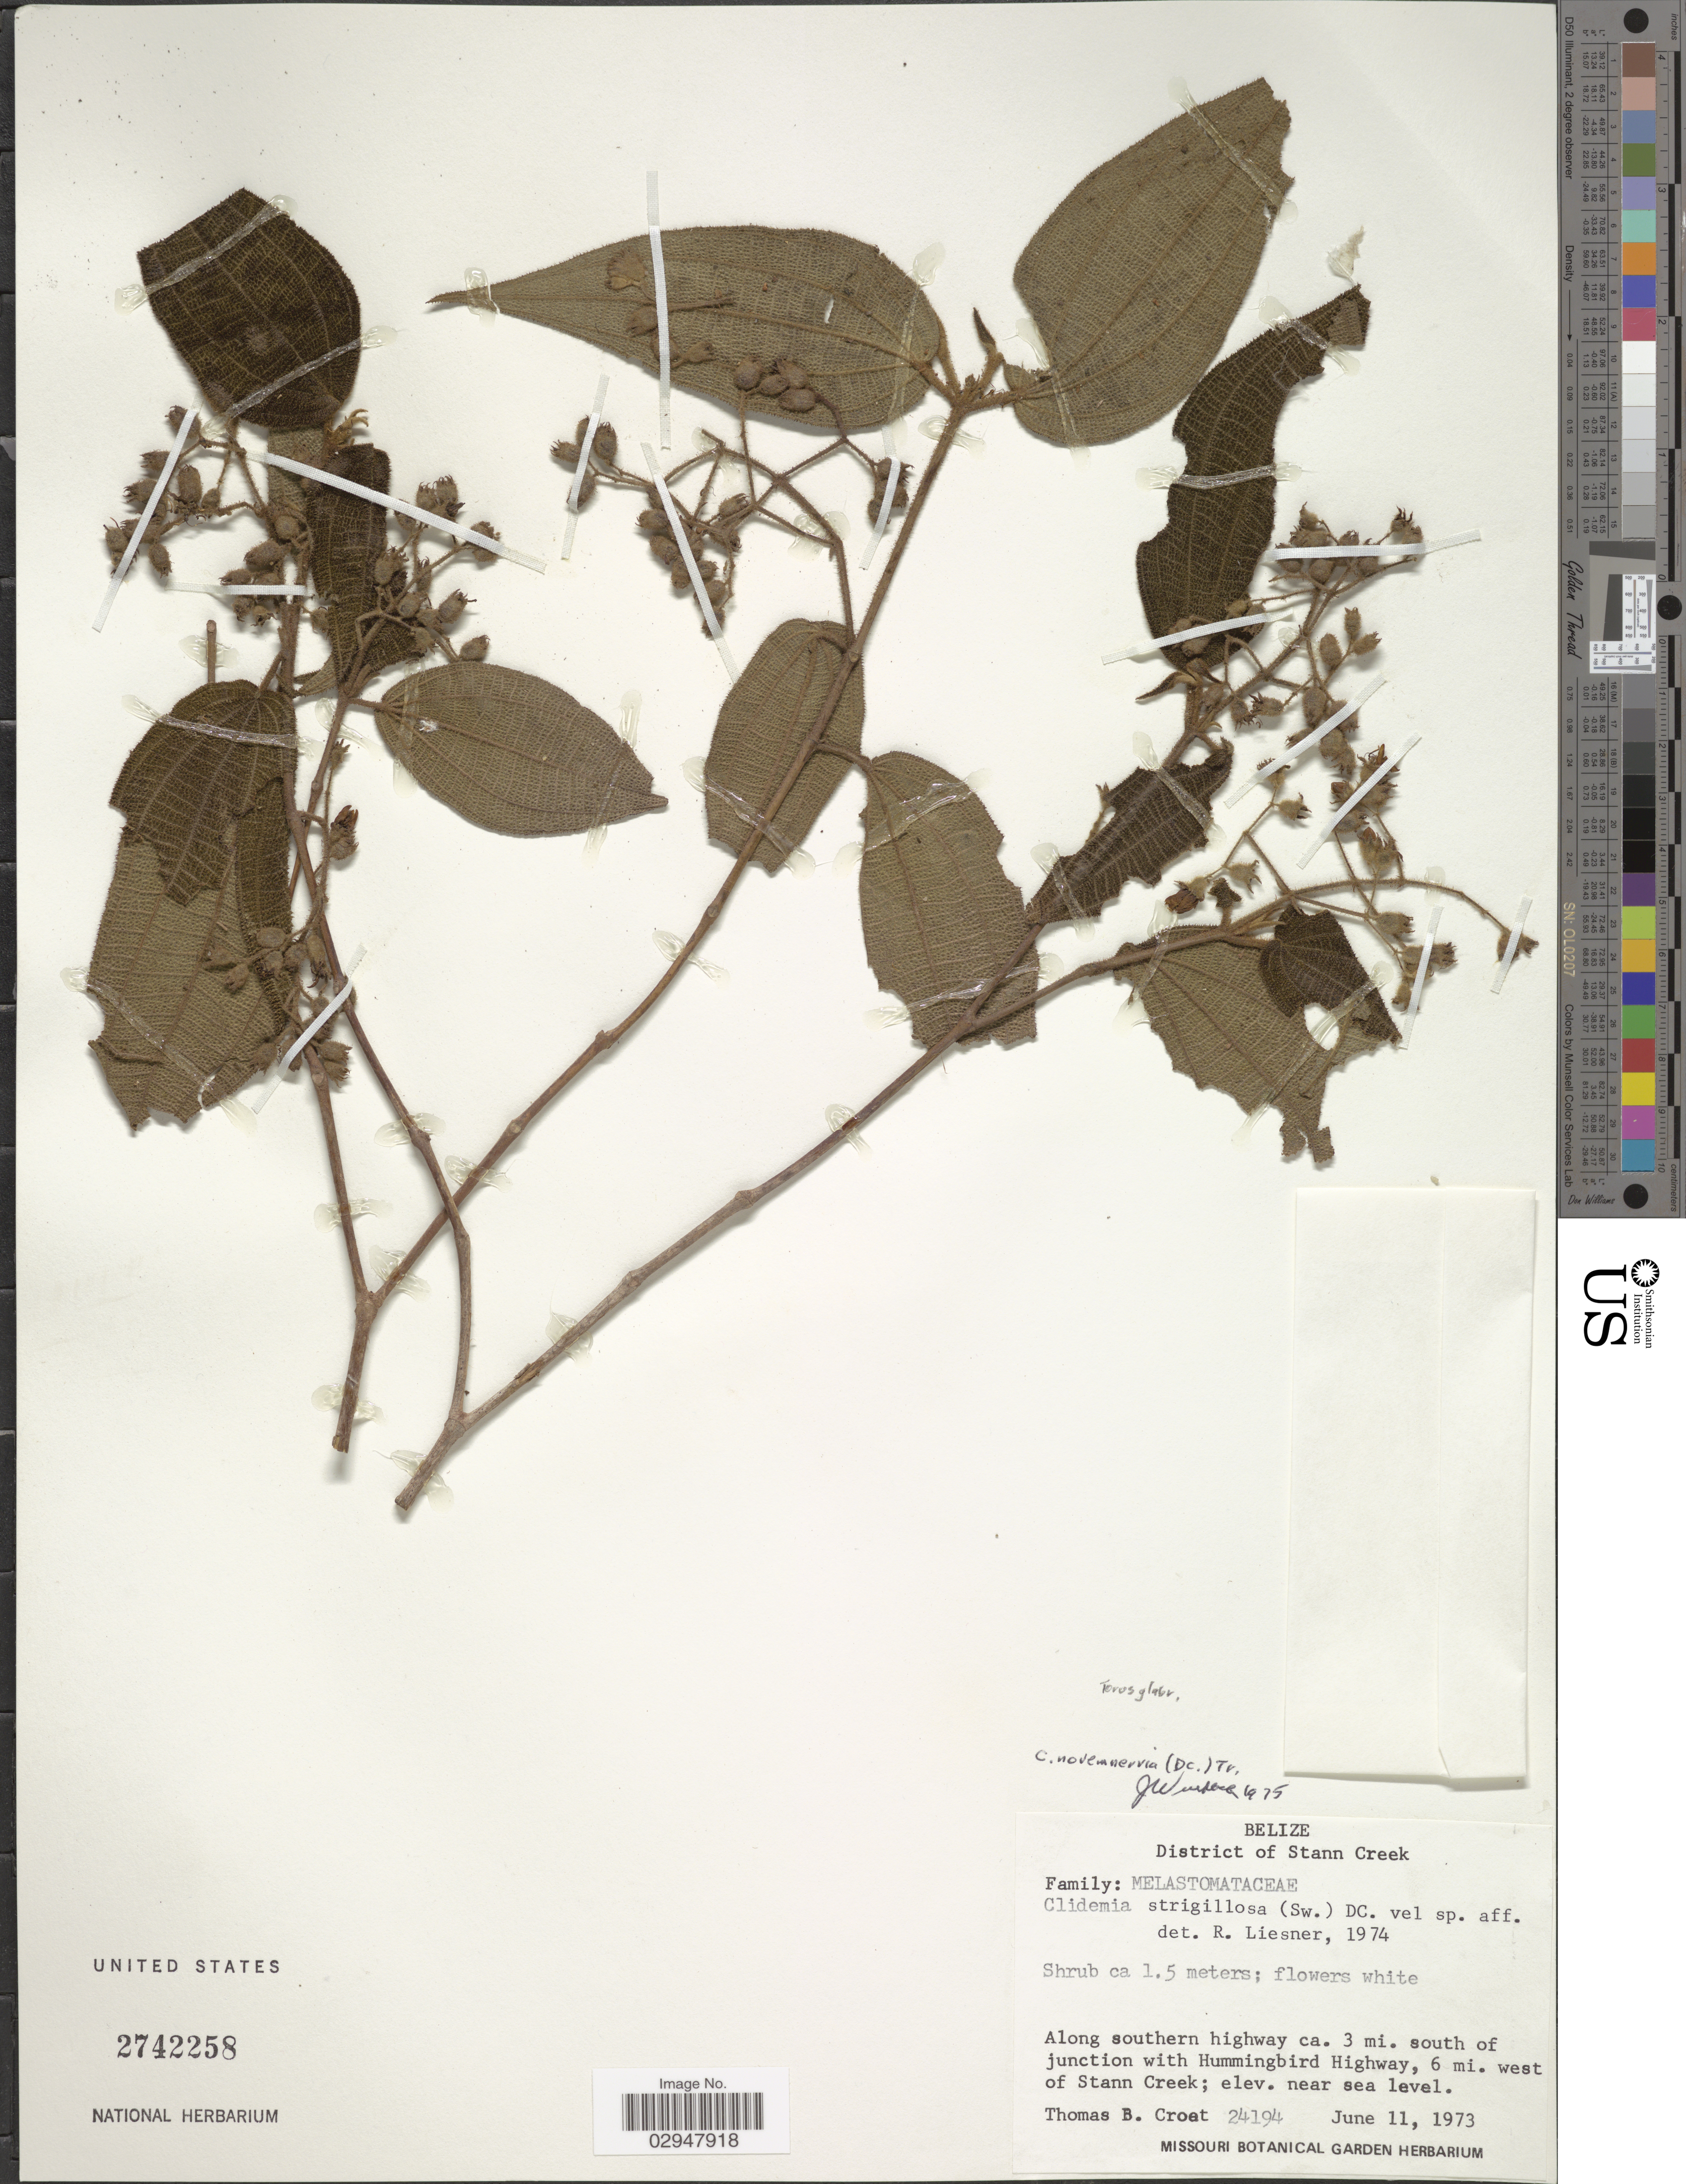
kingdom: Plantae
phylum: Tracheophyta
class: Magnoliopsida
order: Myrtales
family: Melastomataceae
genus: Clidemia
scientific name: Clidemia novemnervia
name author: (DC.) Triana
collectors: T. B. Croat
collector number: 24194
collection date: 1973-06-11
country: Belize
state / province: Stann Creek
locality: District of Stann Creek, Along southern highway ca. 3 mi. south of junction with Hummingbird Highway, 6 mi. west of Stann Creek.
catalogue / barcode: US 2742258